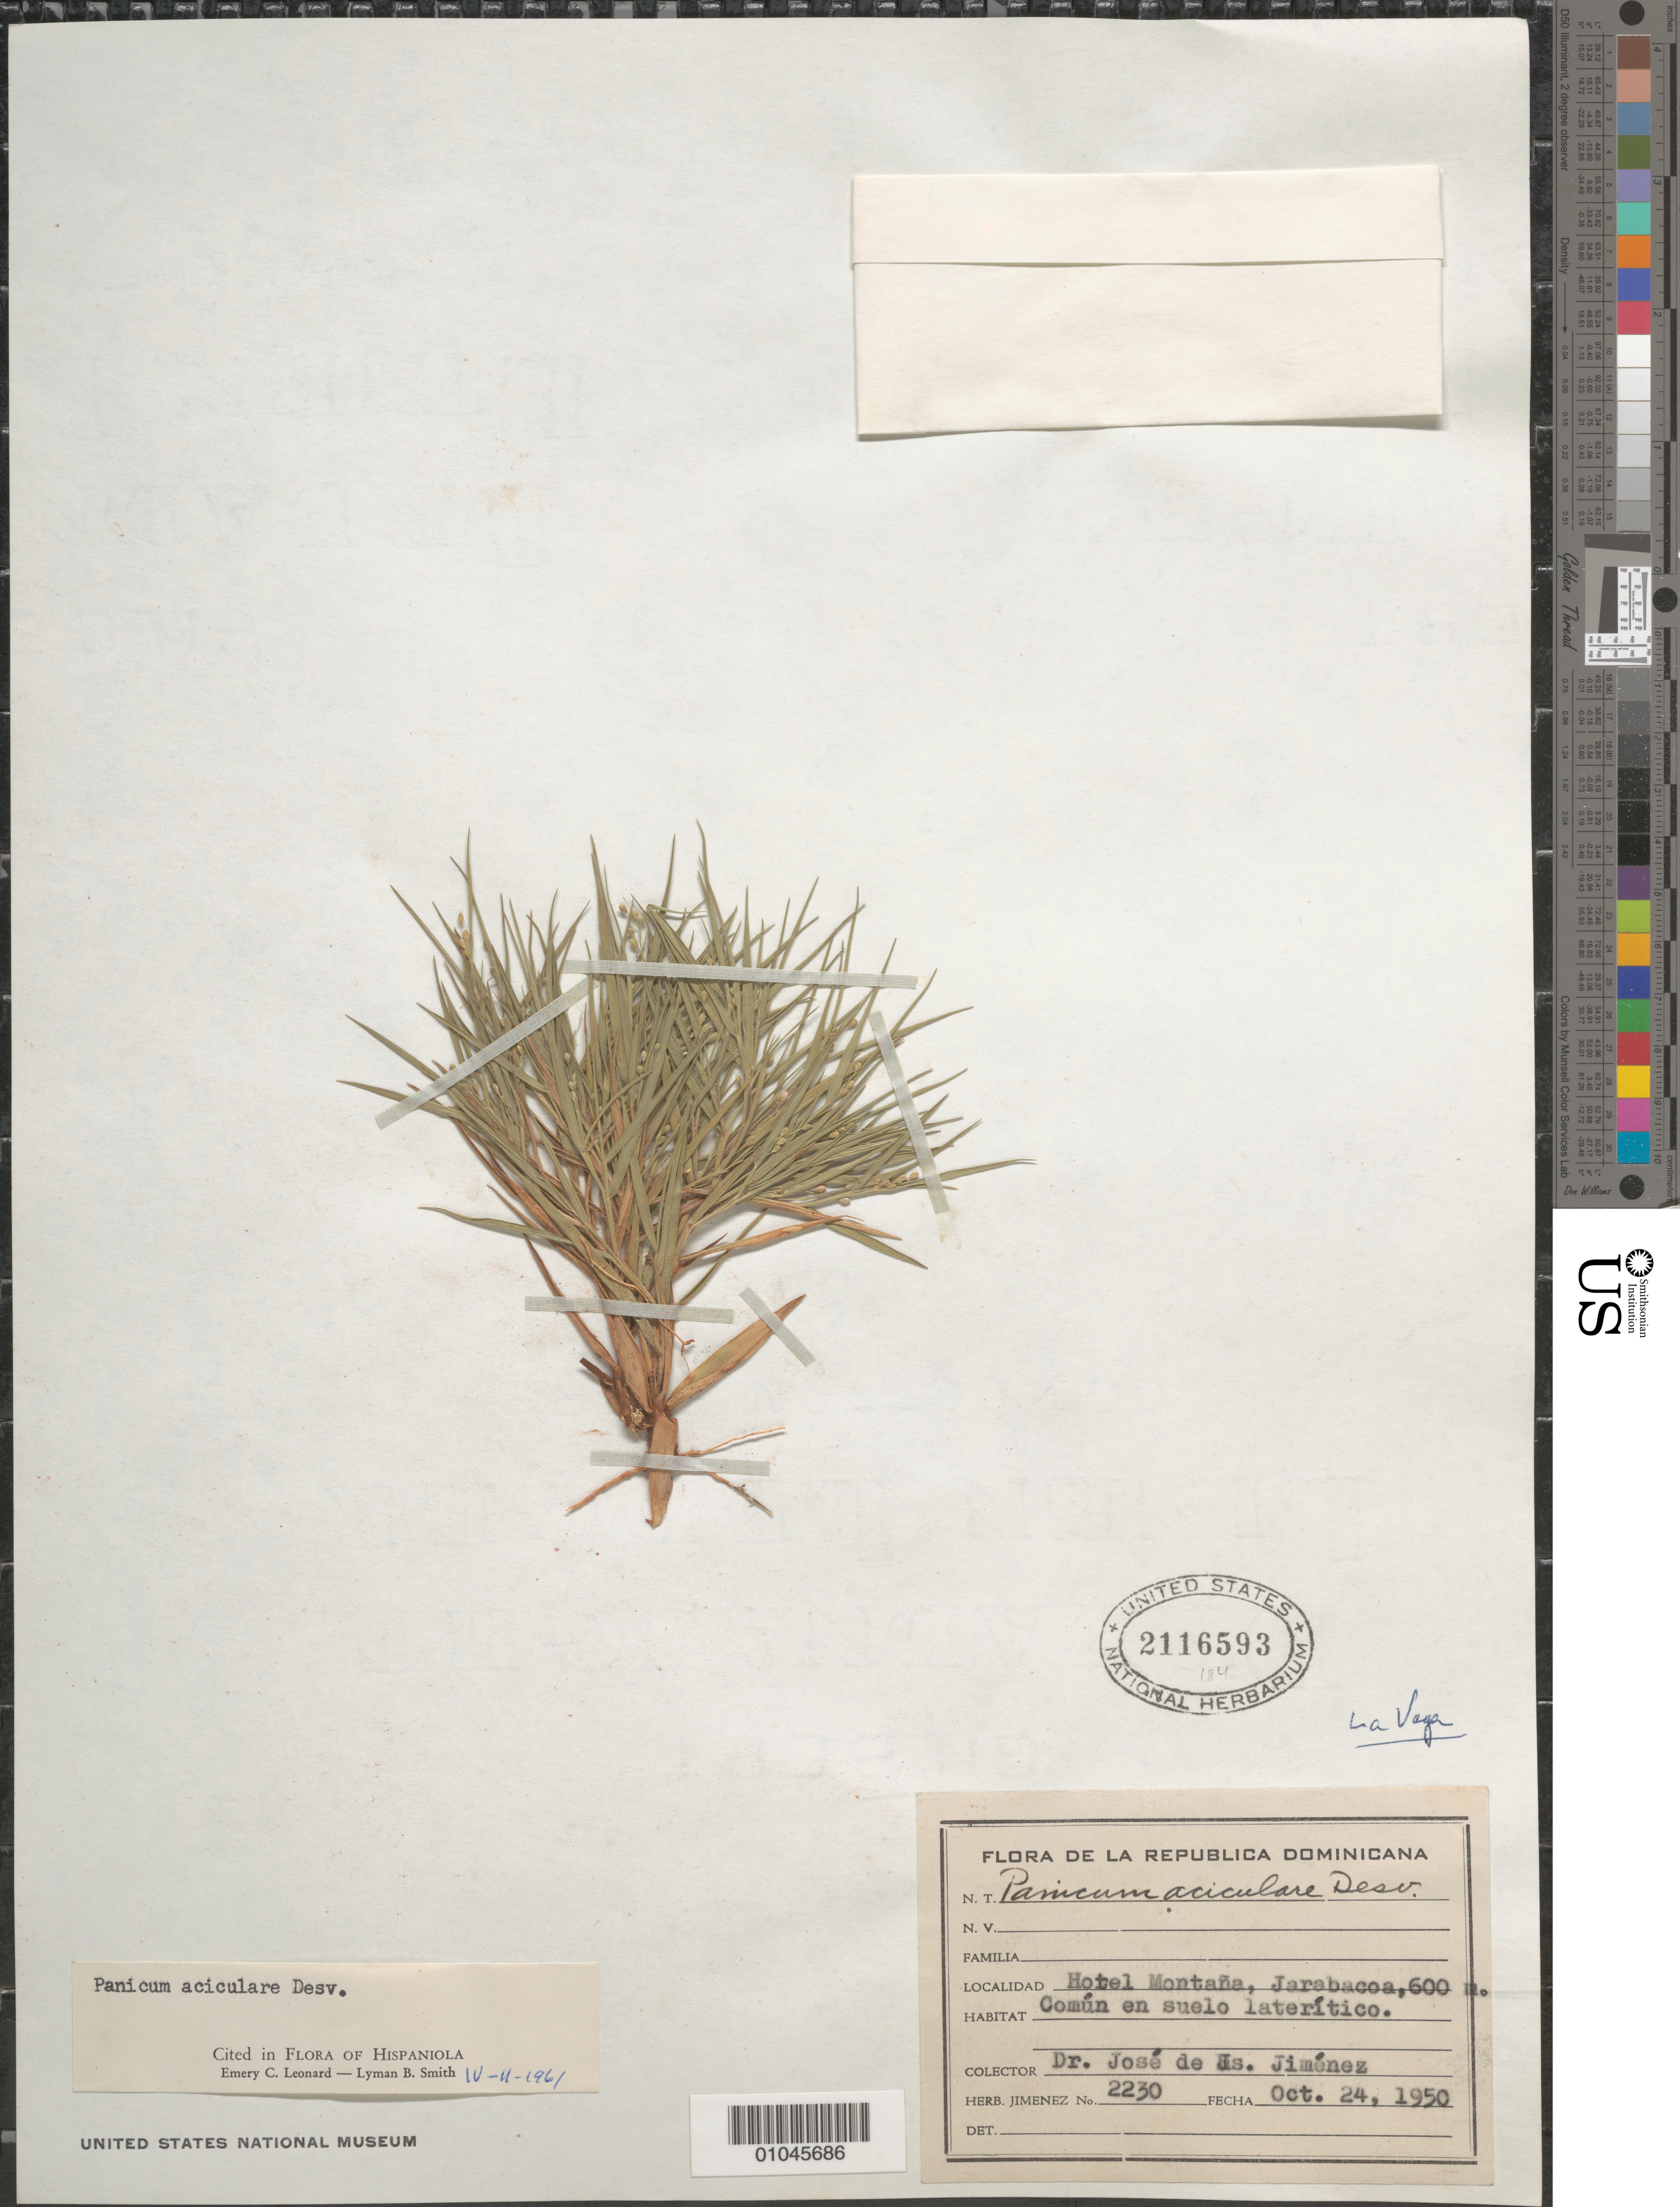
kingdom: Plantae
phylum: Tracheophyta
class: Liliopsida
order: Poales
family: Poaceae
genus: Panicum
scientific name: Panicum aciculare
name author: Desv. ex Poir.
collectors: -. José & Jimenez, --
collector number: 2230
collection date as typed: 24 Oct 1950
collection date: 1950-10-24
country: Dominican Republic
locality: Hotel Montana, Jarabacoa. Comun en suelo latericio.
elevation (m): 600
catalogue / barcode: US 2116593